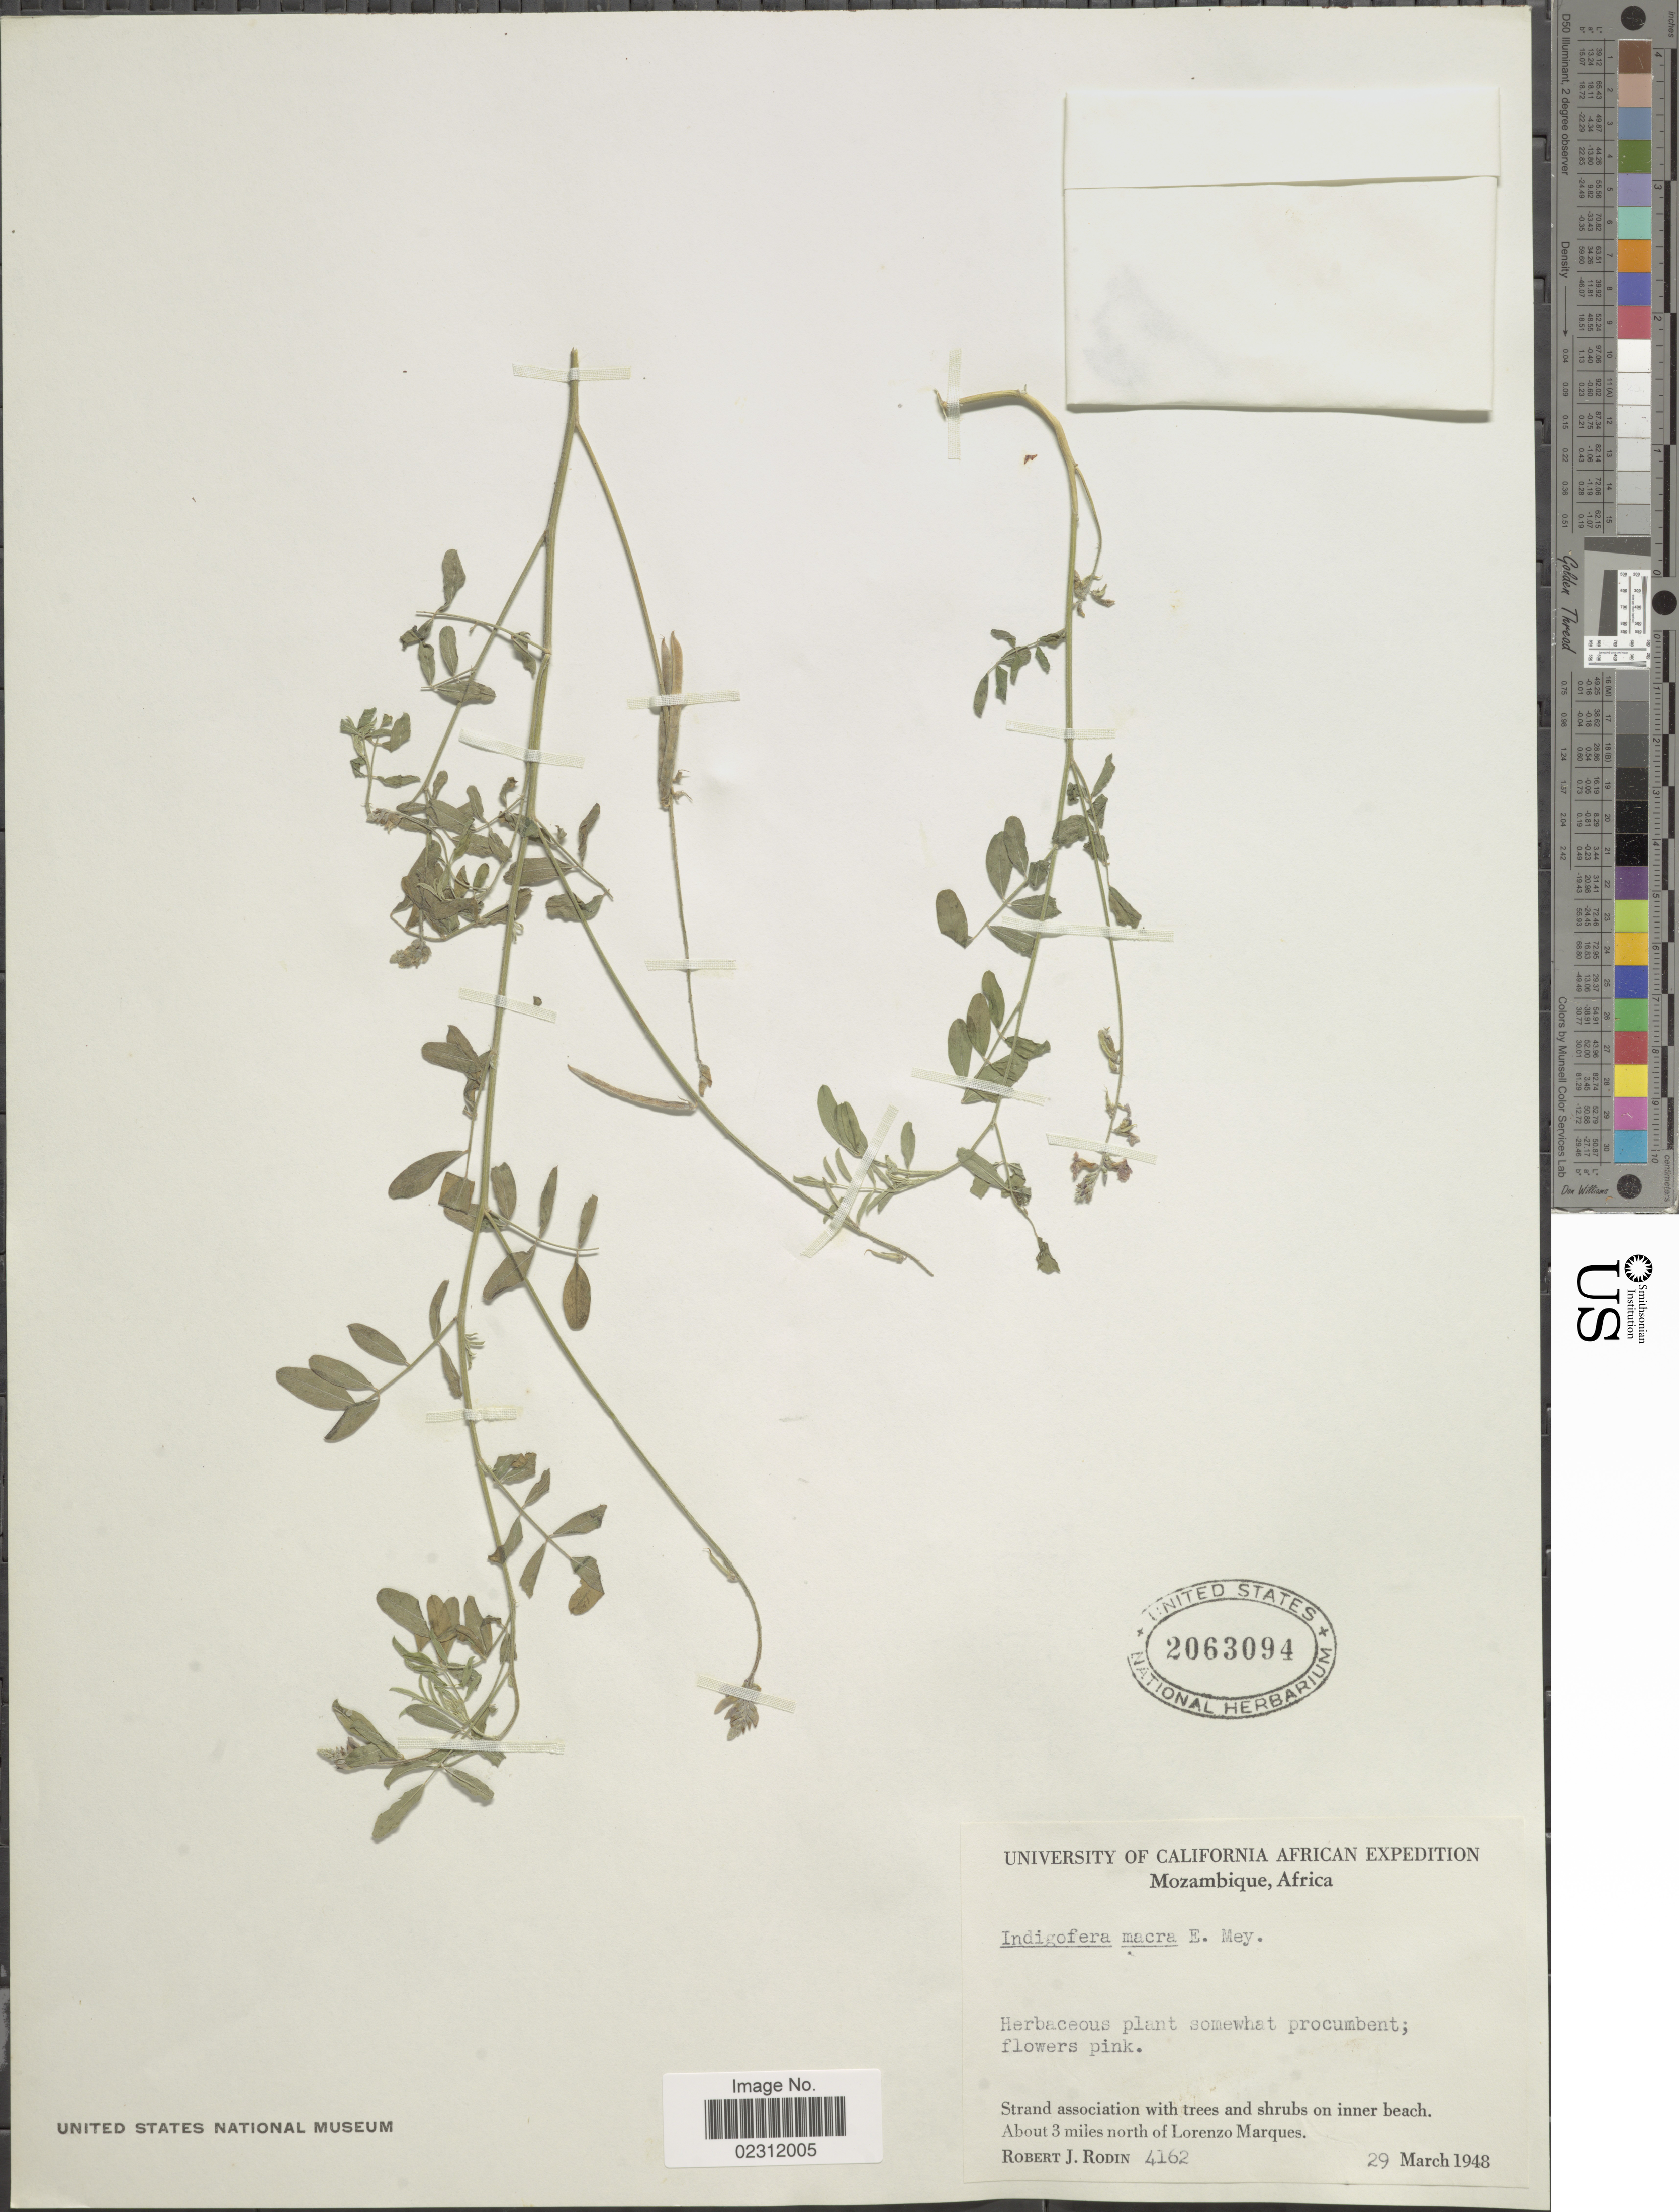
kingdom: Plantae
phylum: Tracheophyta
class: Magnoliopsida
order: Fabales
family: Fabaceae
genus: Indigofera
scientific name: Indigofera macra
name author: E. Mey.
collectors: R. J. Rodin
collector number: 4162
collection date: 1948-03-29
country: Mozambique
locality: About 3 miles north of Lorenzo Marques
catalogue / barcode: US 2063094